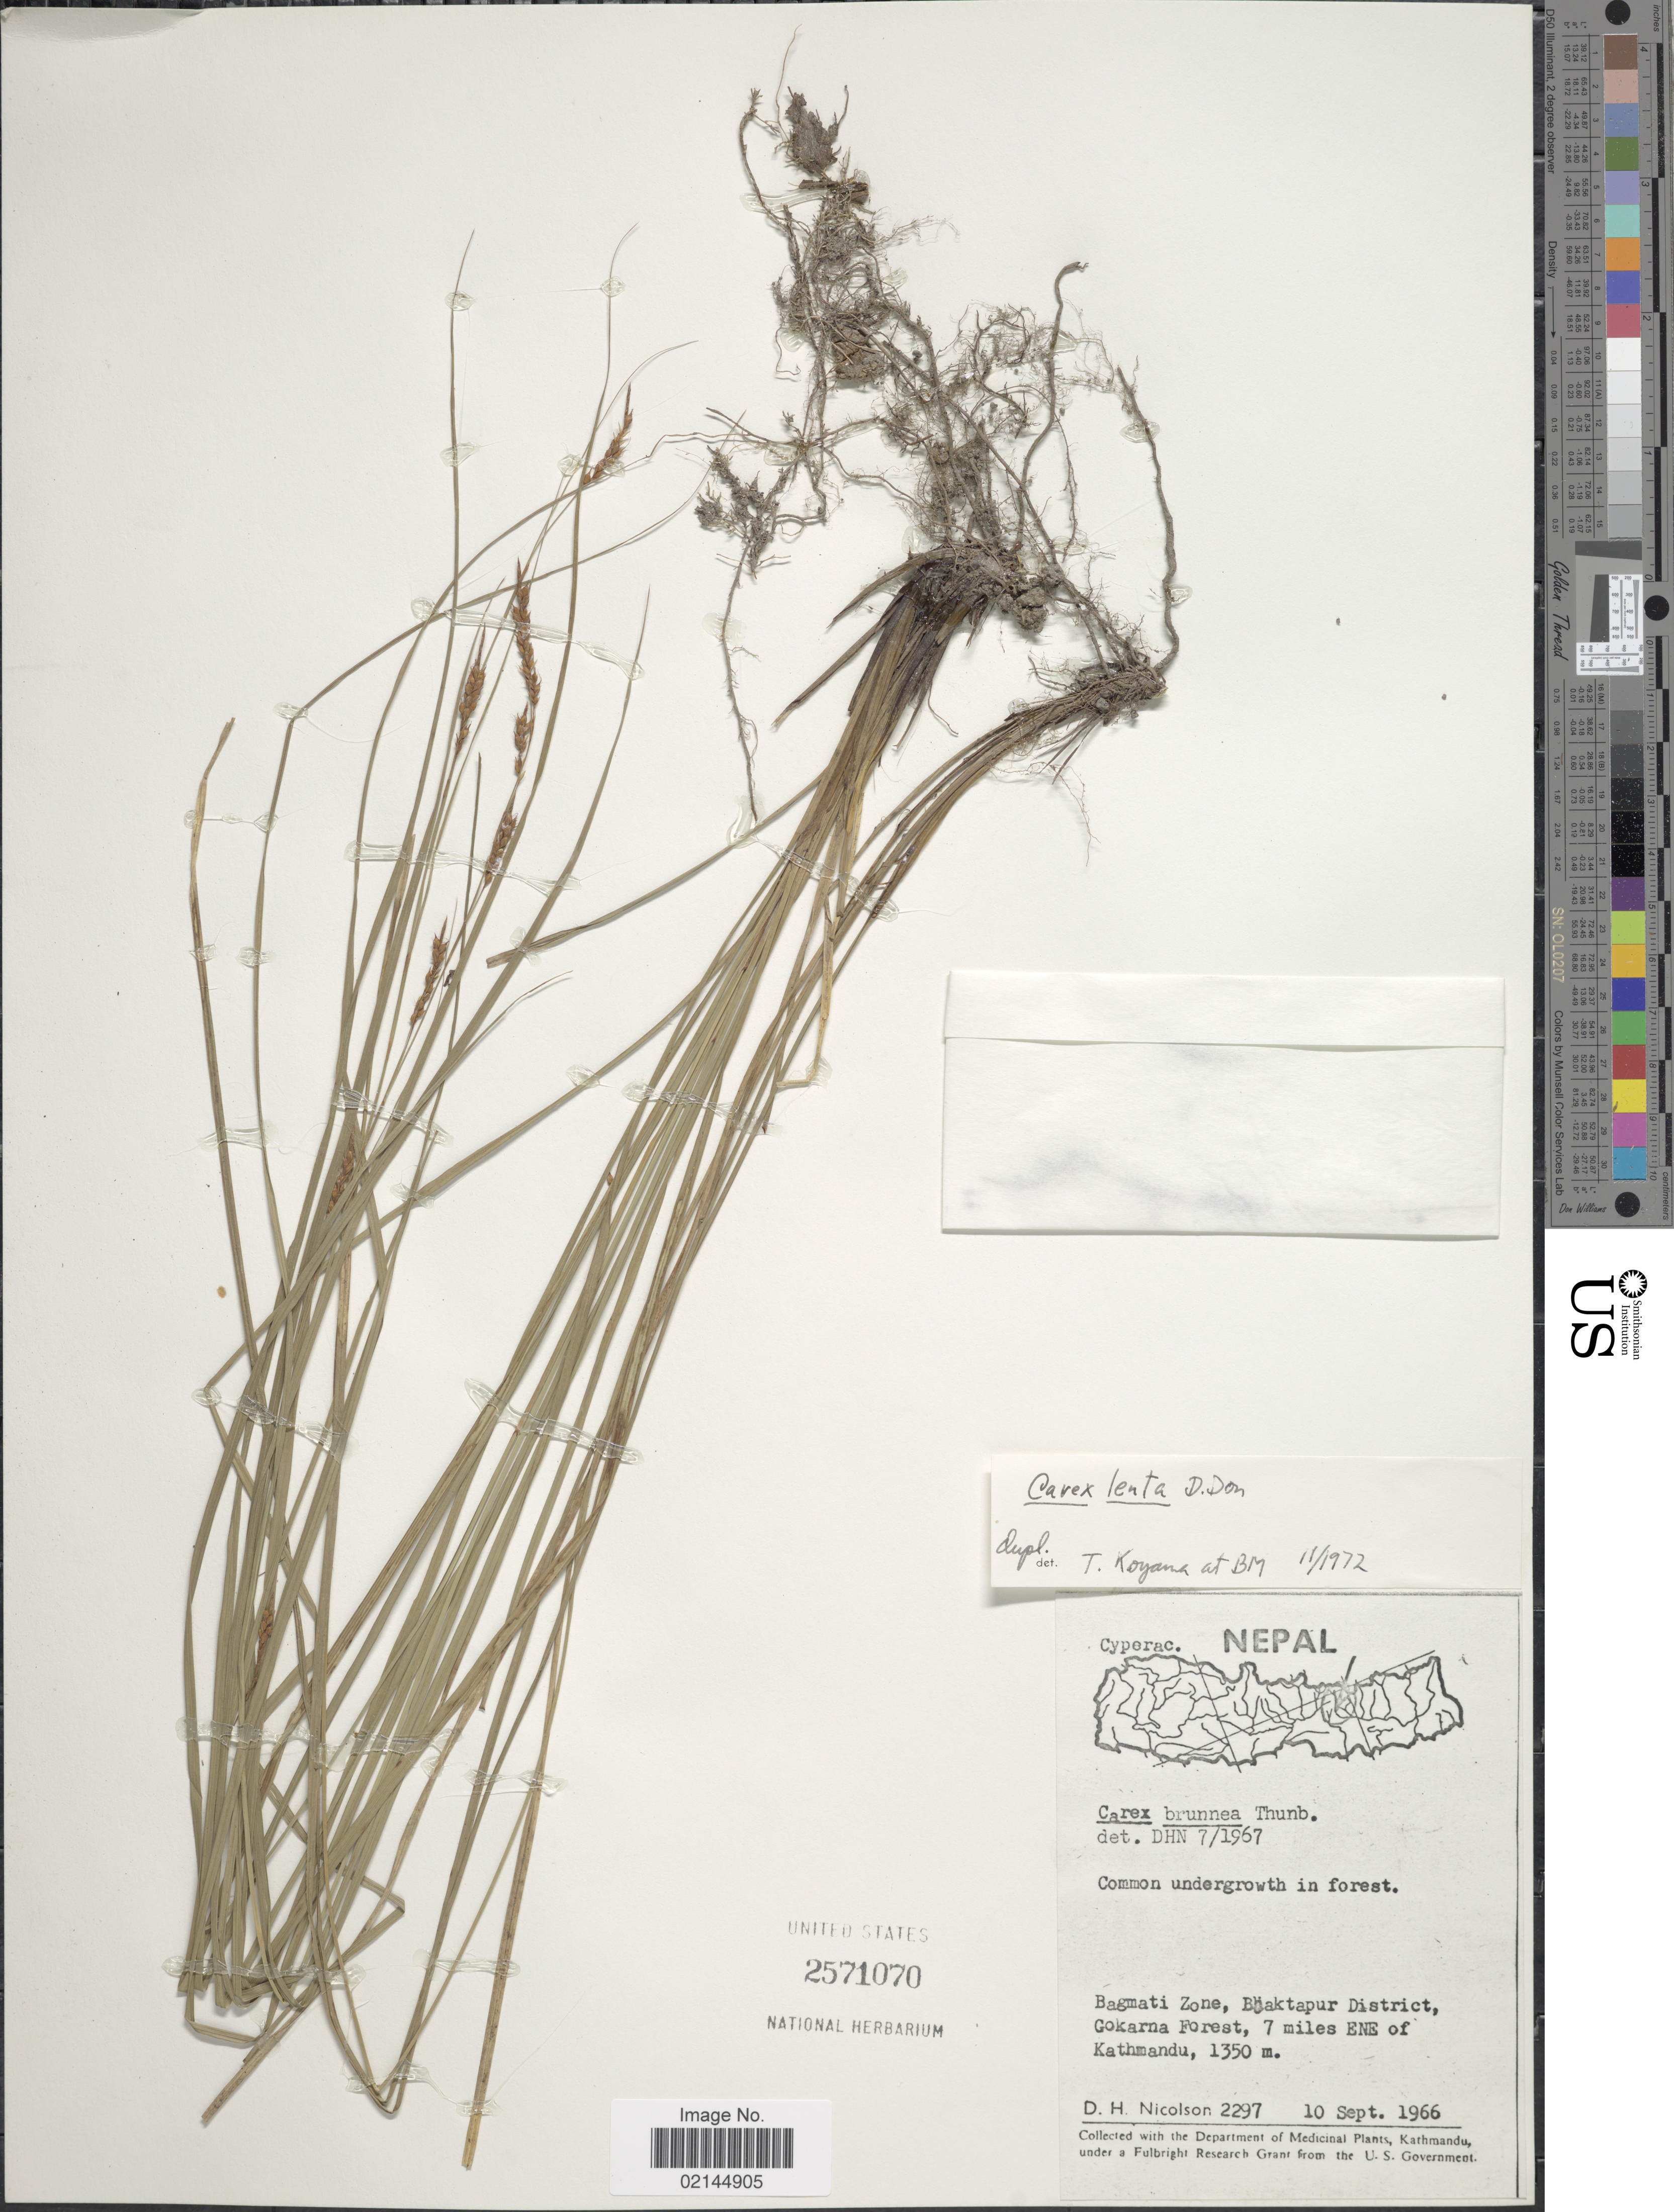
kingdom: Plantae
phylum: Tracheophyta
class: Liliopsida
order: Poales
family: Cyperaceae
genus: Carex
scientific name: Carex lenta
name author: D. Don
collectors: D. H. Nicolson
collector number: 2297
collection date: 1966-09-10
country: Nepal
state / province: Bagmati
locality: Bagmati Zone, Bjaktapur District, Gokarna Forest, 7 miles ENE of Kathmandu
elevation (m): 1350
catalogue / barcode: US 2571070